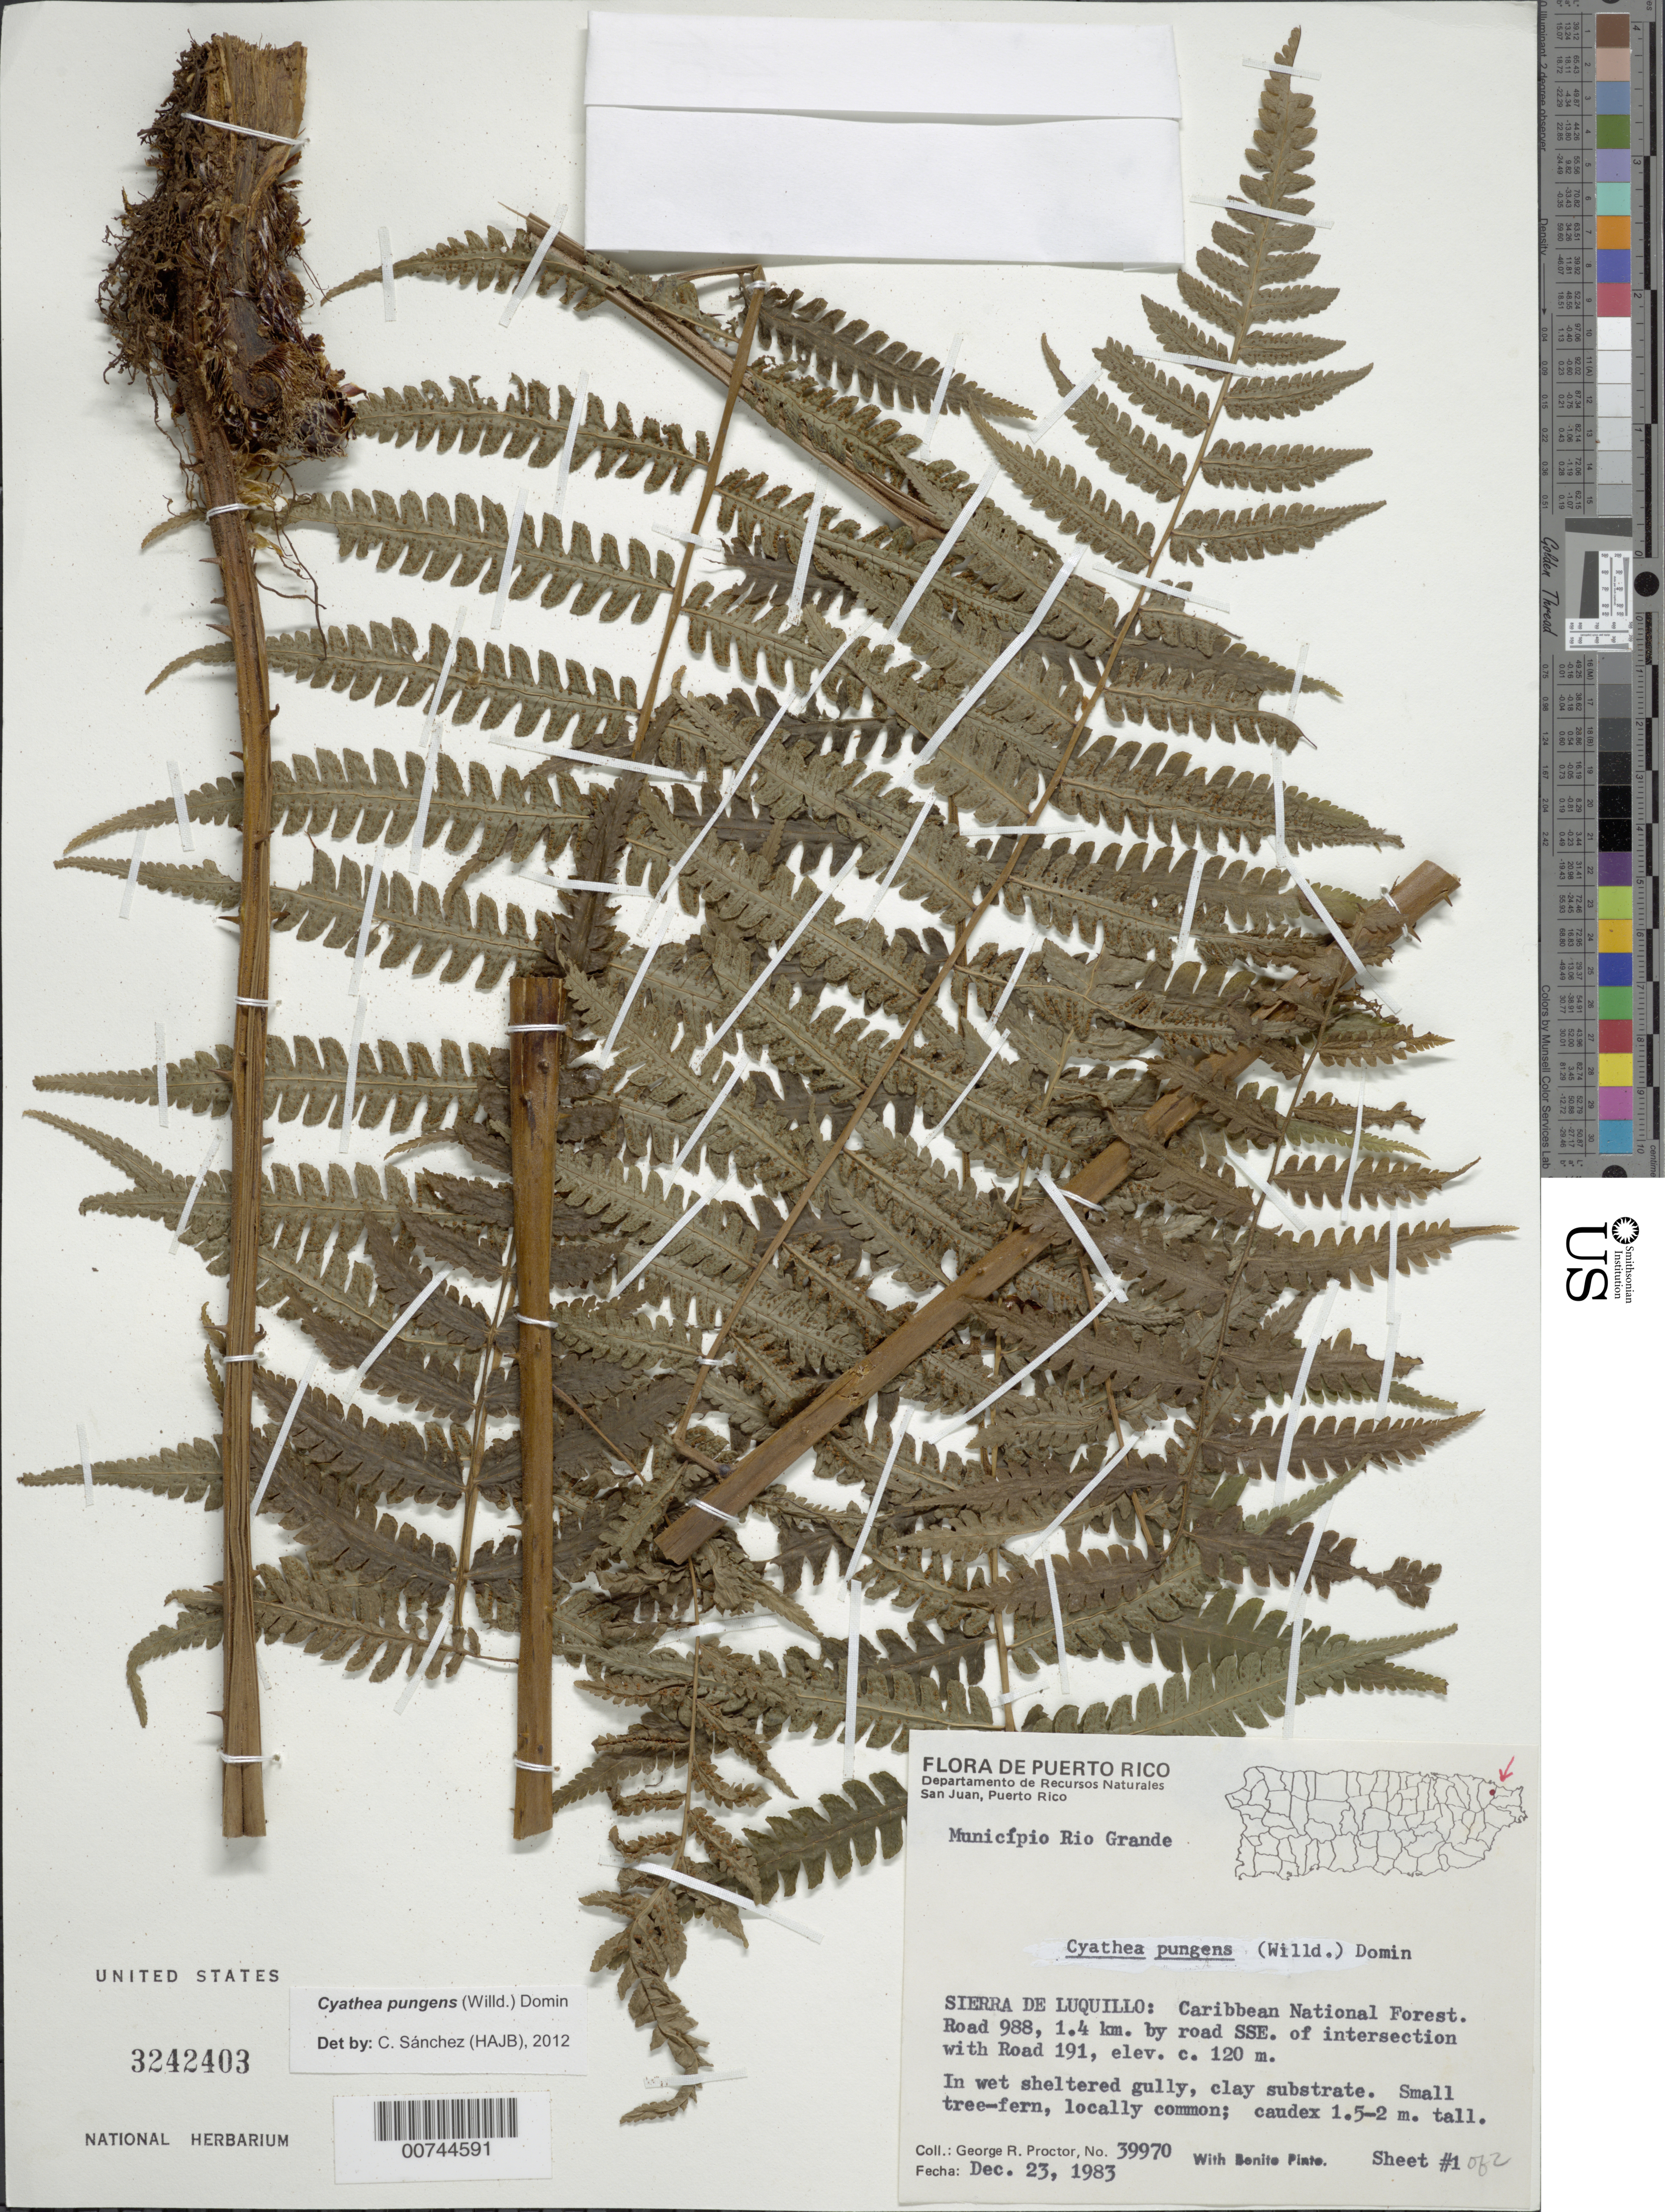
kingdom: Plantae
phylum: Tracheophyta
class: Polypodiopsida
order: Cyatheales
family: Cyatheaceae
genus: Cyathea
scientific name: Cyathea pungens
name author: (Willd.) Domin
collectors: G. R. Proctor & B. Pinto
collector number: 39970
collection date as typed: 23 Dec 1983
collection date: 1983-12-23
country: Puerto Rico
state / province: Río Grande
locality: Sierra de Luquillo: Caribbean National Forest. Road 988, 1.4 km by road SSE of intersection with road 191. Municipio Rio Grande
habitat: In wet sheltered gully, clay substrate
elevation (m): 120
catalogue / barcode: US 3242403